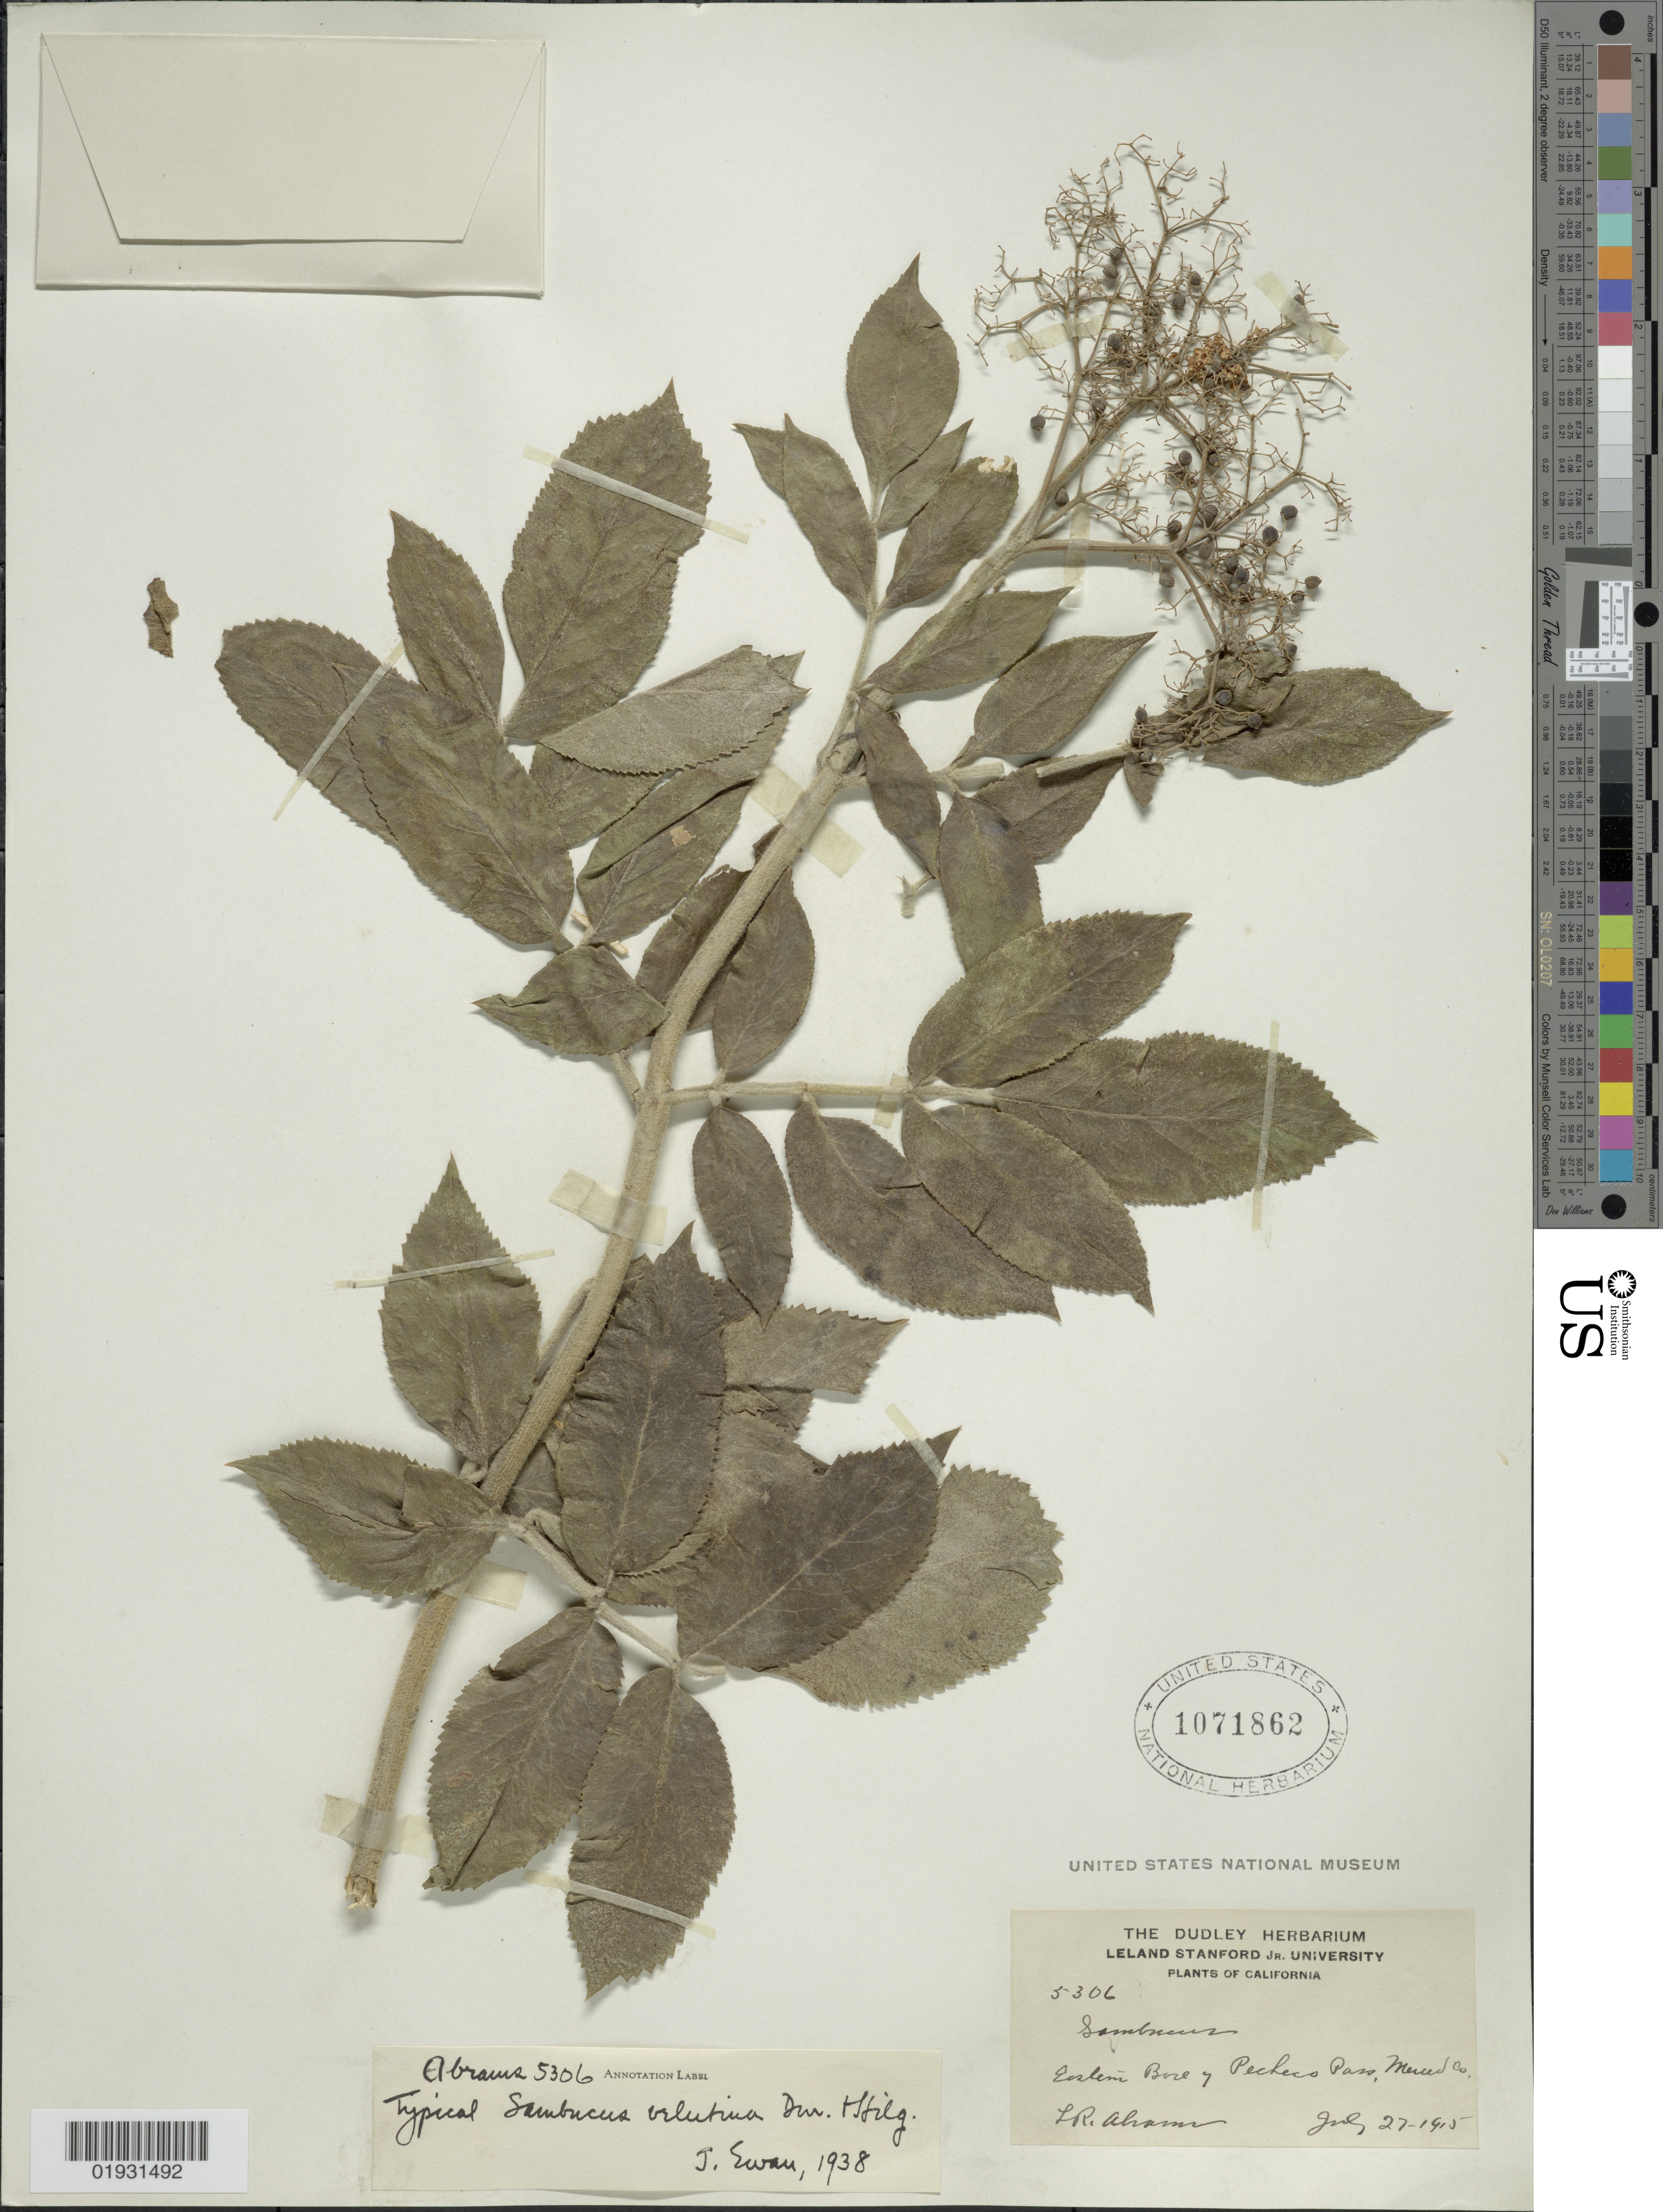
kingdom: Plantae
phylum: Tracheophyta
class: Magnoliopsida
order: Dipsacales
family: Viburnaceae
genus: Sambucus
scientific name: Sambucus velutina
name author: Durand & Hilg.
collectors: L. Abrams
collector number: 5306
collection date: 1915-07-27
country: United States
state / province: California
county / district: Merced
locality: Eastern Base of Pacheco Pass, Merced Co.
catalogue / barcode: US 1071862